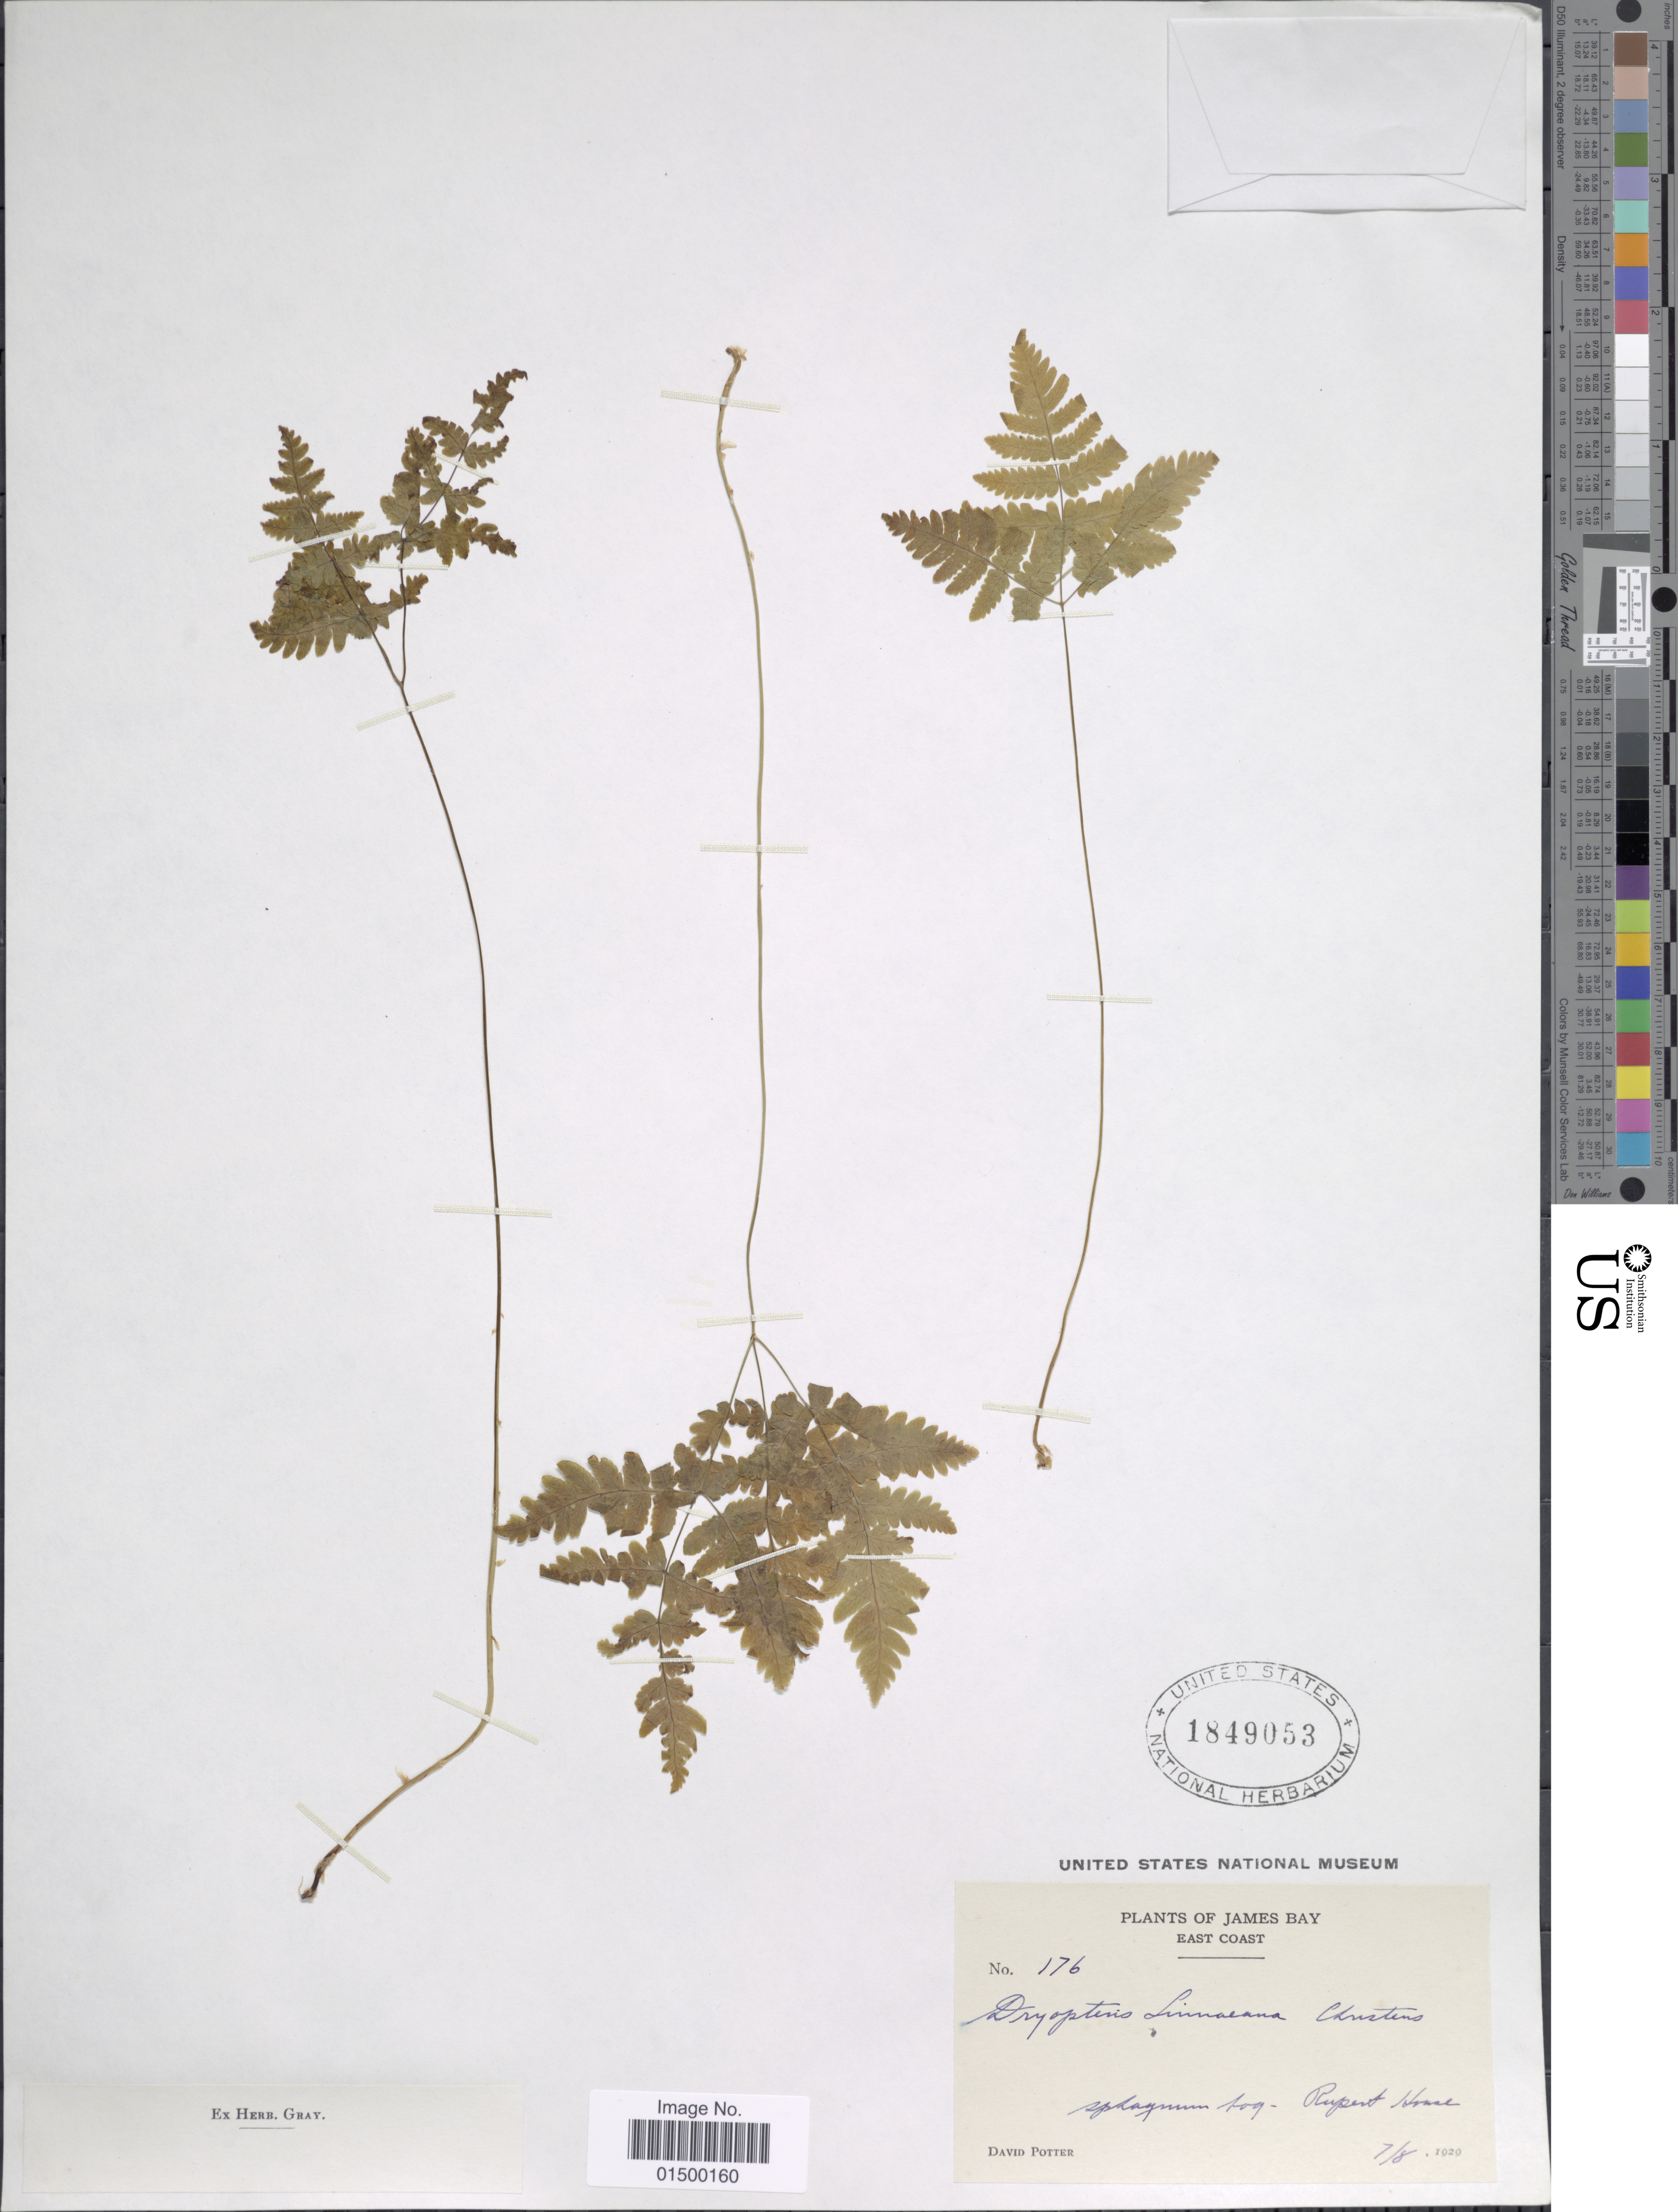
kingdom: Plantae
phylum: Tracheophyta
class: Polypodiopsida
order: Polypodiales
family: Cystopteridaceae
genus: Gymnocarpium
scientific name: Gymnocarpium disjunctum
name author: (Rupr.) Ching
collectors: D. Potter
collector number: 176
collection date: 1920-08-07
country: Canada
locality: James Bay. East Coast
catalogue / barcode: US 1849053